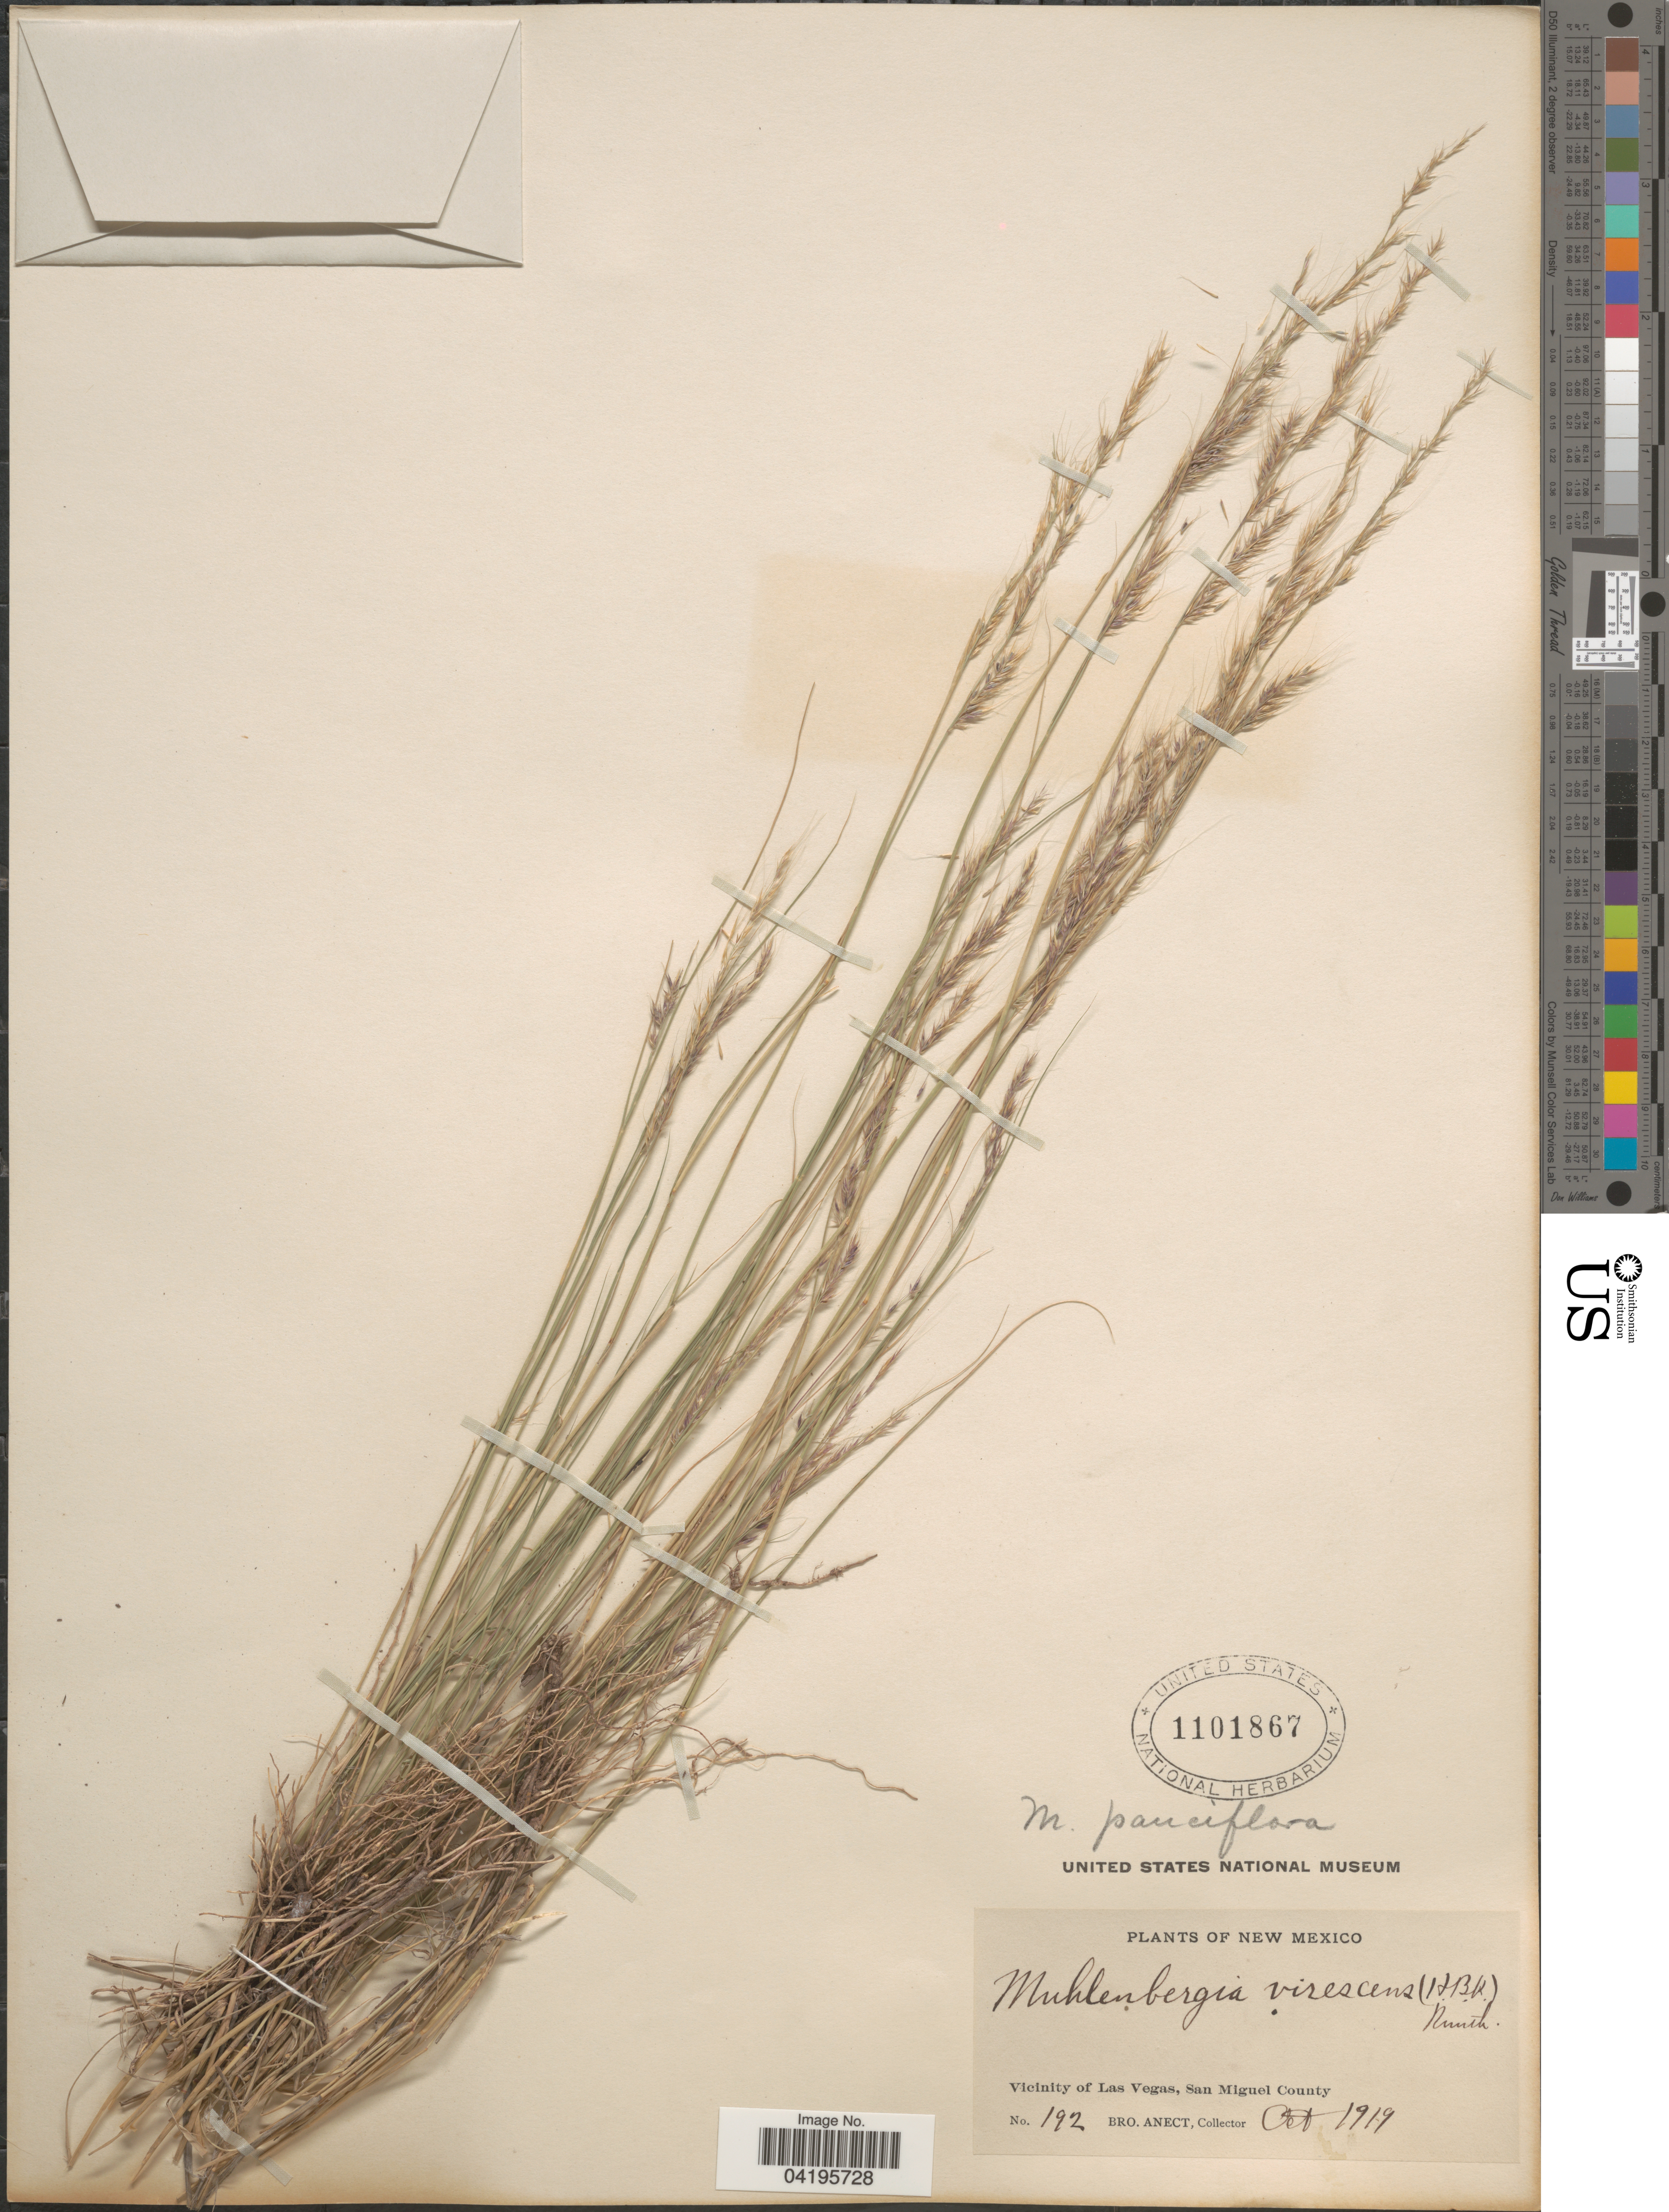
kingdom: Plantae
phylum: Tracheophyta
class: Liliopsida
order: Poales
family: Poaceae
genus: Muhlenbergia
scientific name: Muhlenbergia pauciflora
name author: Buckley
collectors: B. Anect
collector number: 192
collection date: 1919-10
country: United States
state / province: New Mexico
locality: Vicinity of Las Vegas, San Miguel County.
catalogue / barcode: US 1101867